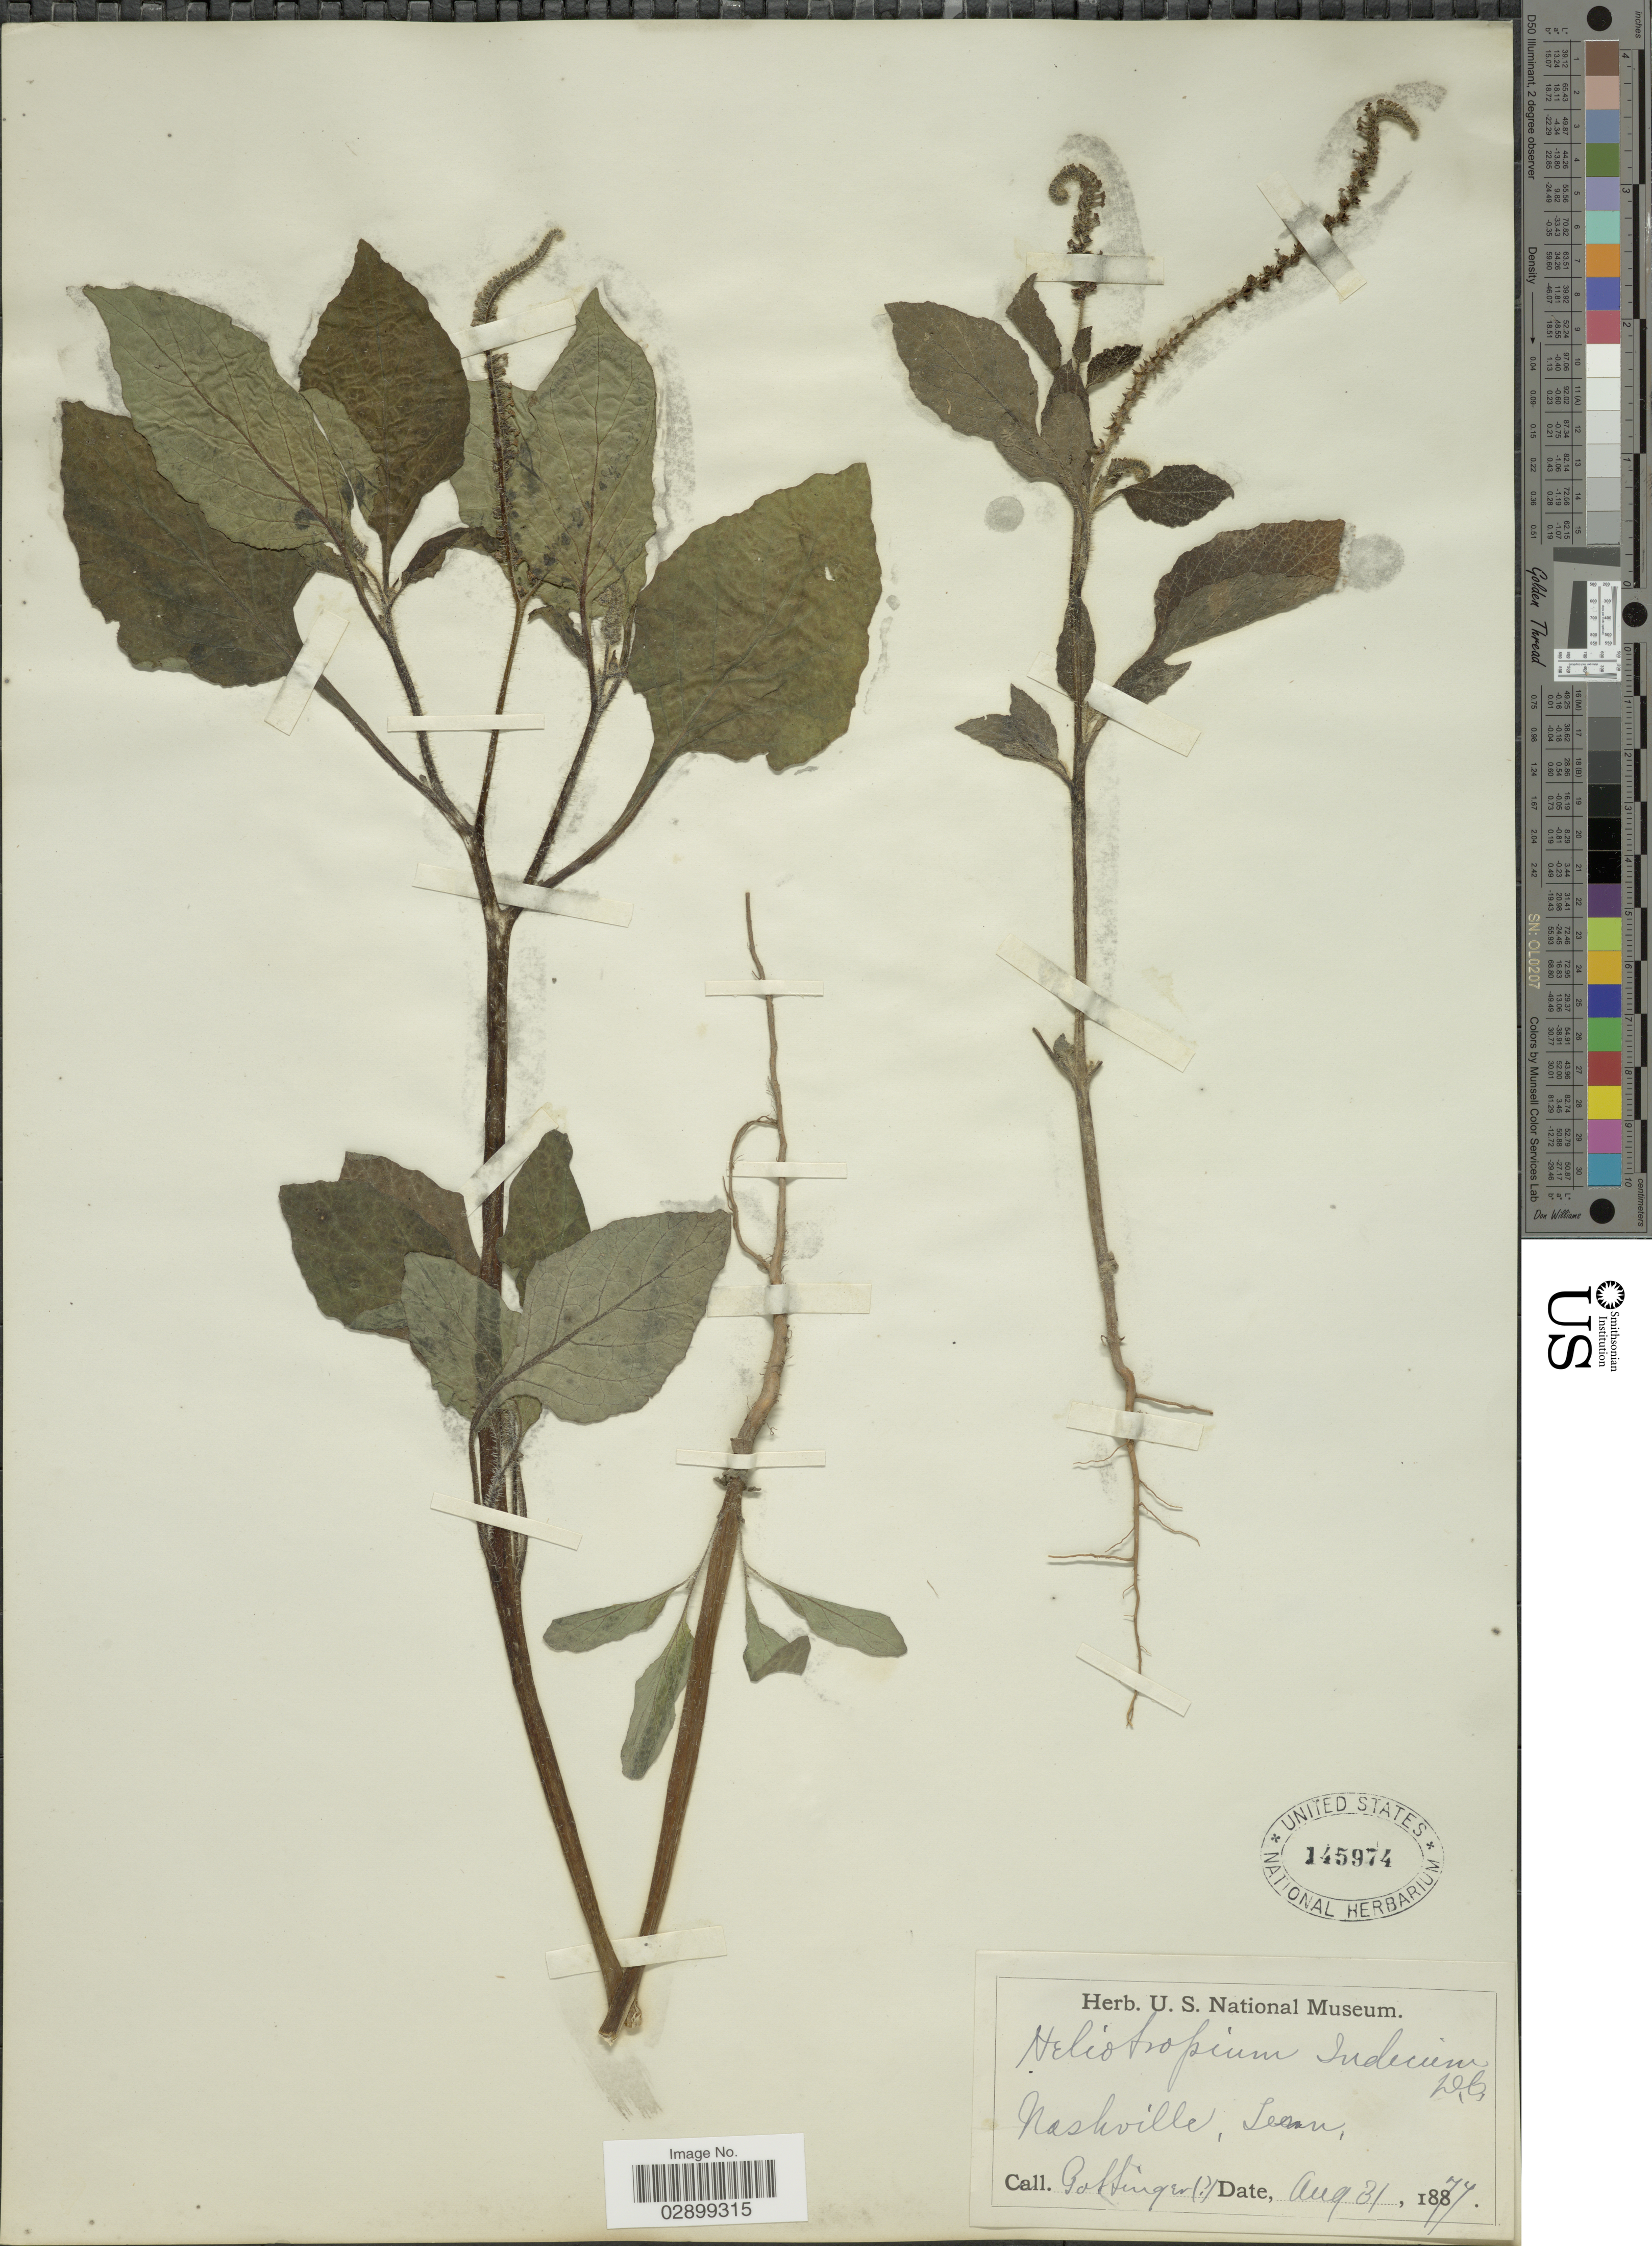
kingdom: Plantae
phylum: Tracheophyta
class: Magnoliopsida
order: Boraginales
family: Heliotropiaceae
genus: Heliotropium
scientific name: Heliotropium indicum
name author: L.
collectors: Gattinger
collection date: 1877-08-31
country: United States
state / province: Tennessee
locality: Nashville. Tenn.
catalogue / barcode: US 145974